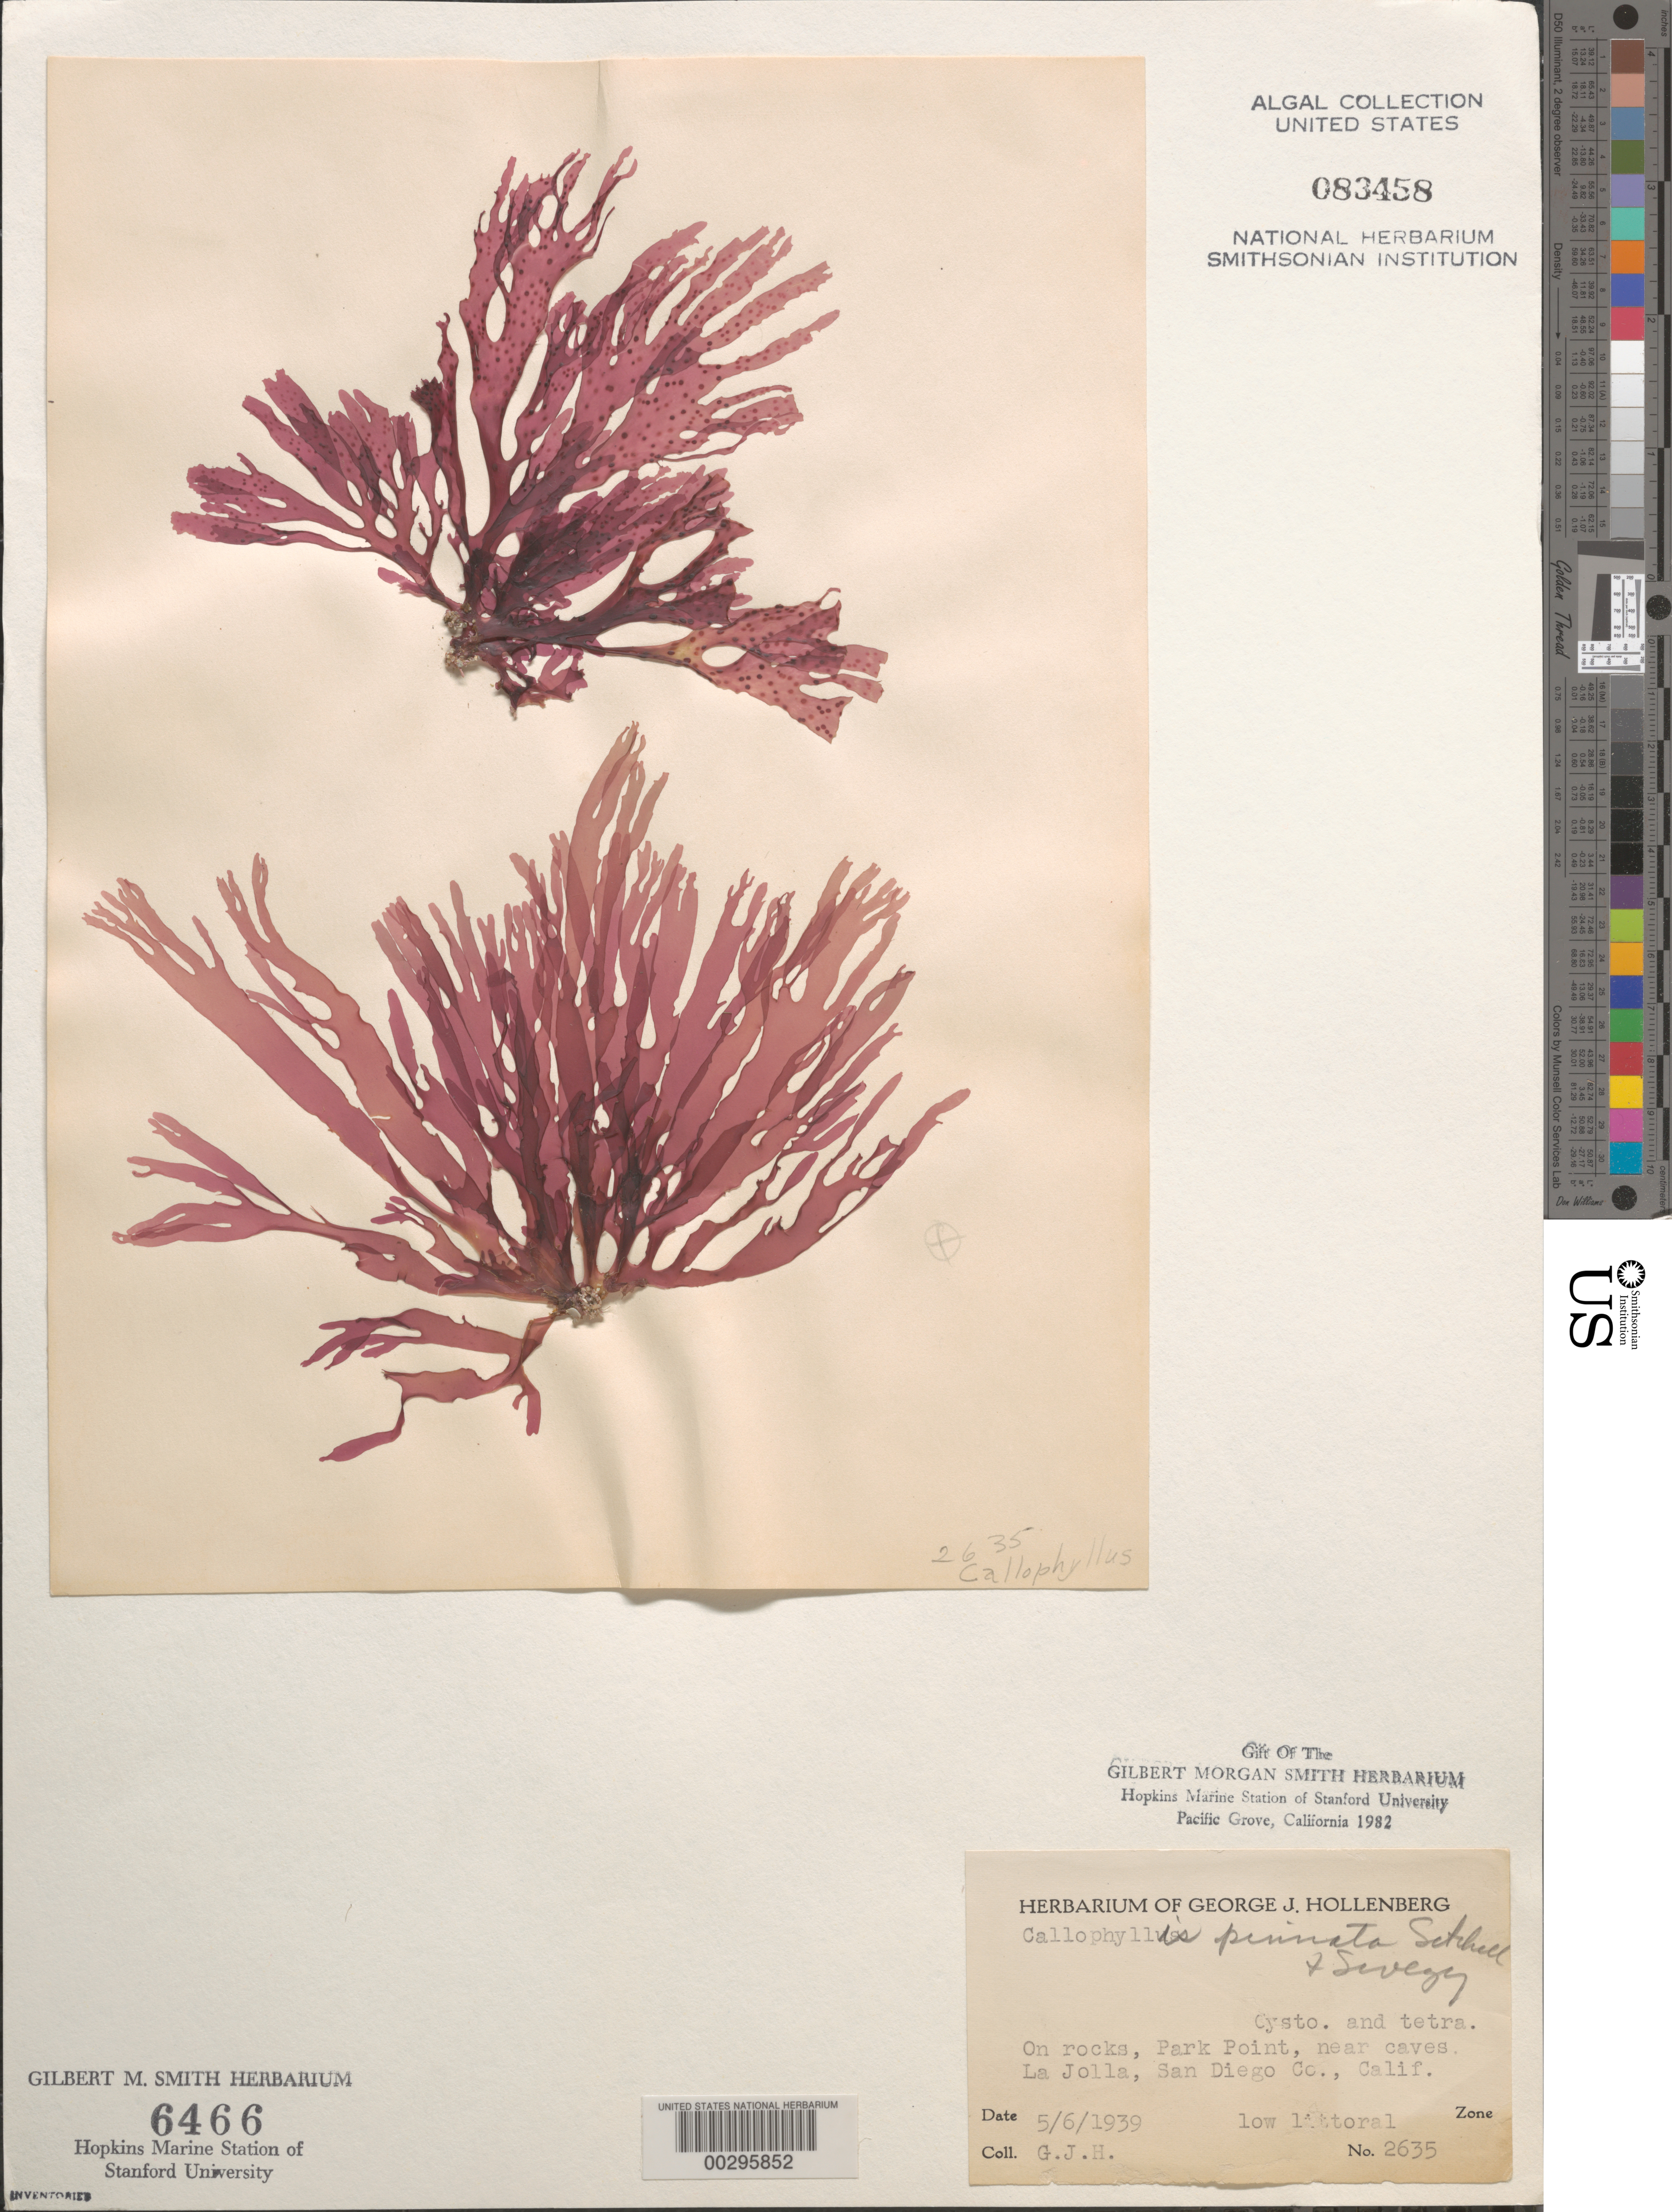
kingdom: Plantae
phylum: Rhodophyta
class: Florideophyceae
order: Gigartinales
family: Kallymeniaceae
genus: Callophyllis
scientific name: Callophyllis pinnata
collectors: G. Hollenberg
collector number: GJH 2635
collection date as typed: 06 May 1939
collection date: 1939-05-06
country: United States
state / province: California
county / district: San Diego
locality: La Jolla, Park Point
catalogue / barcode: US 83458